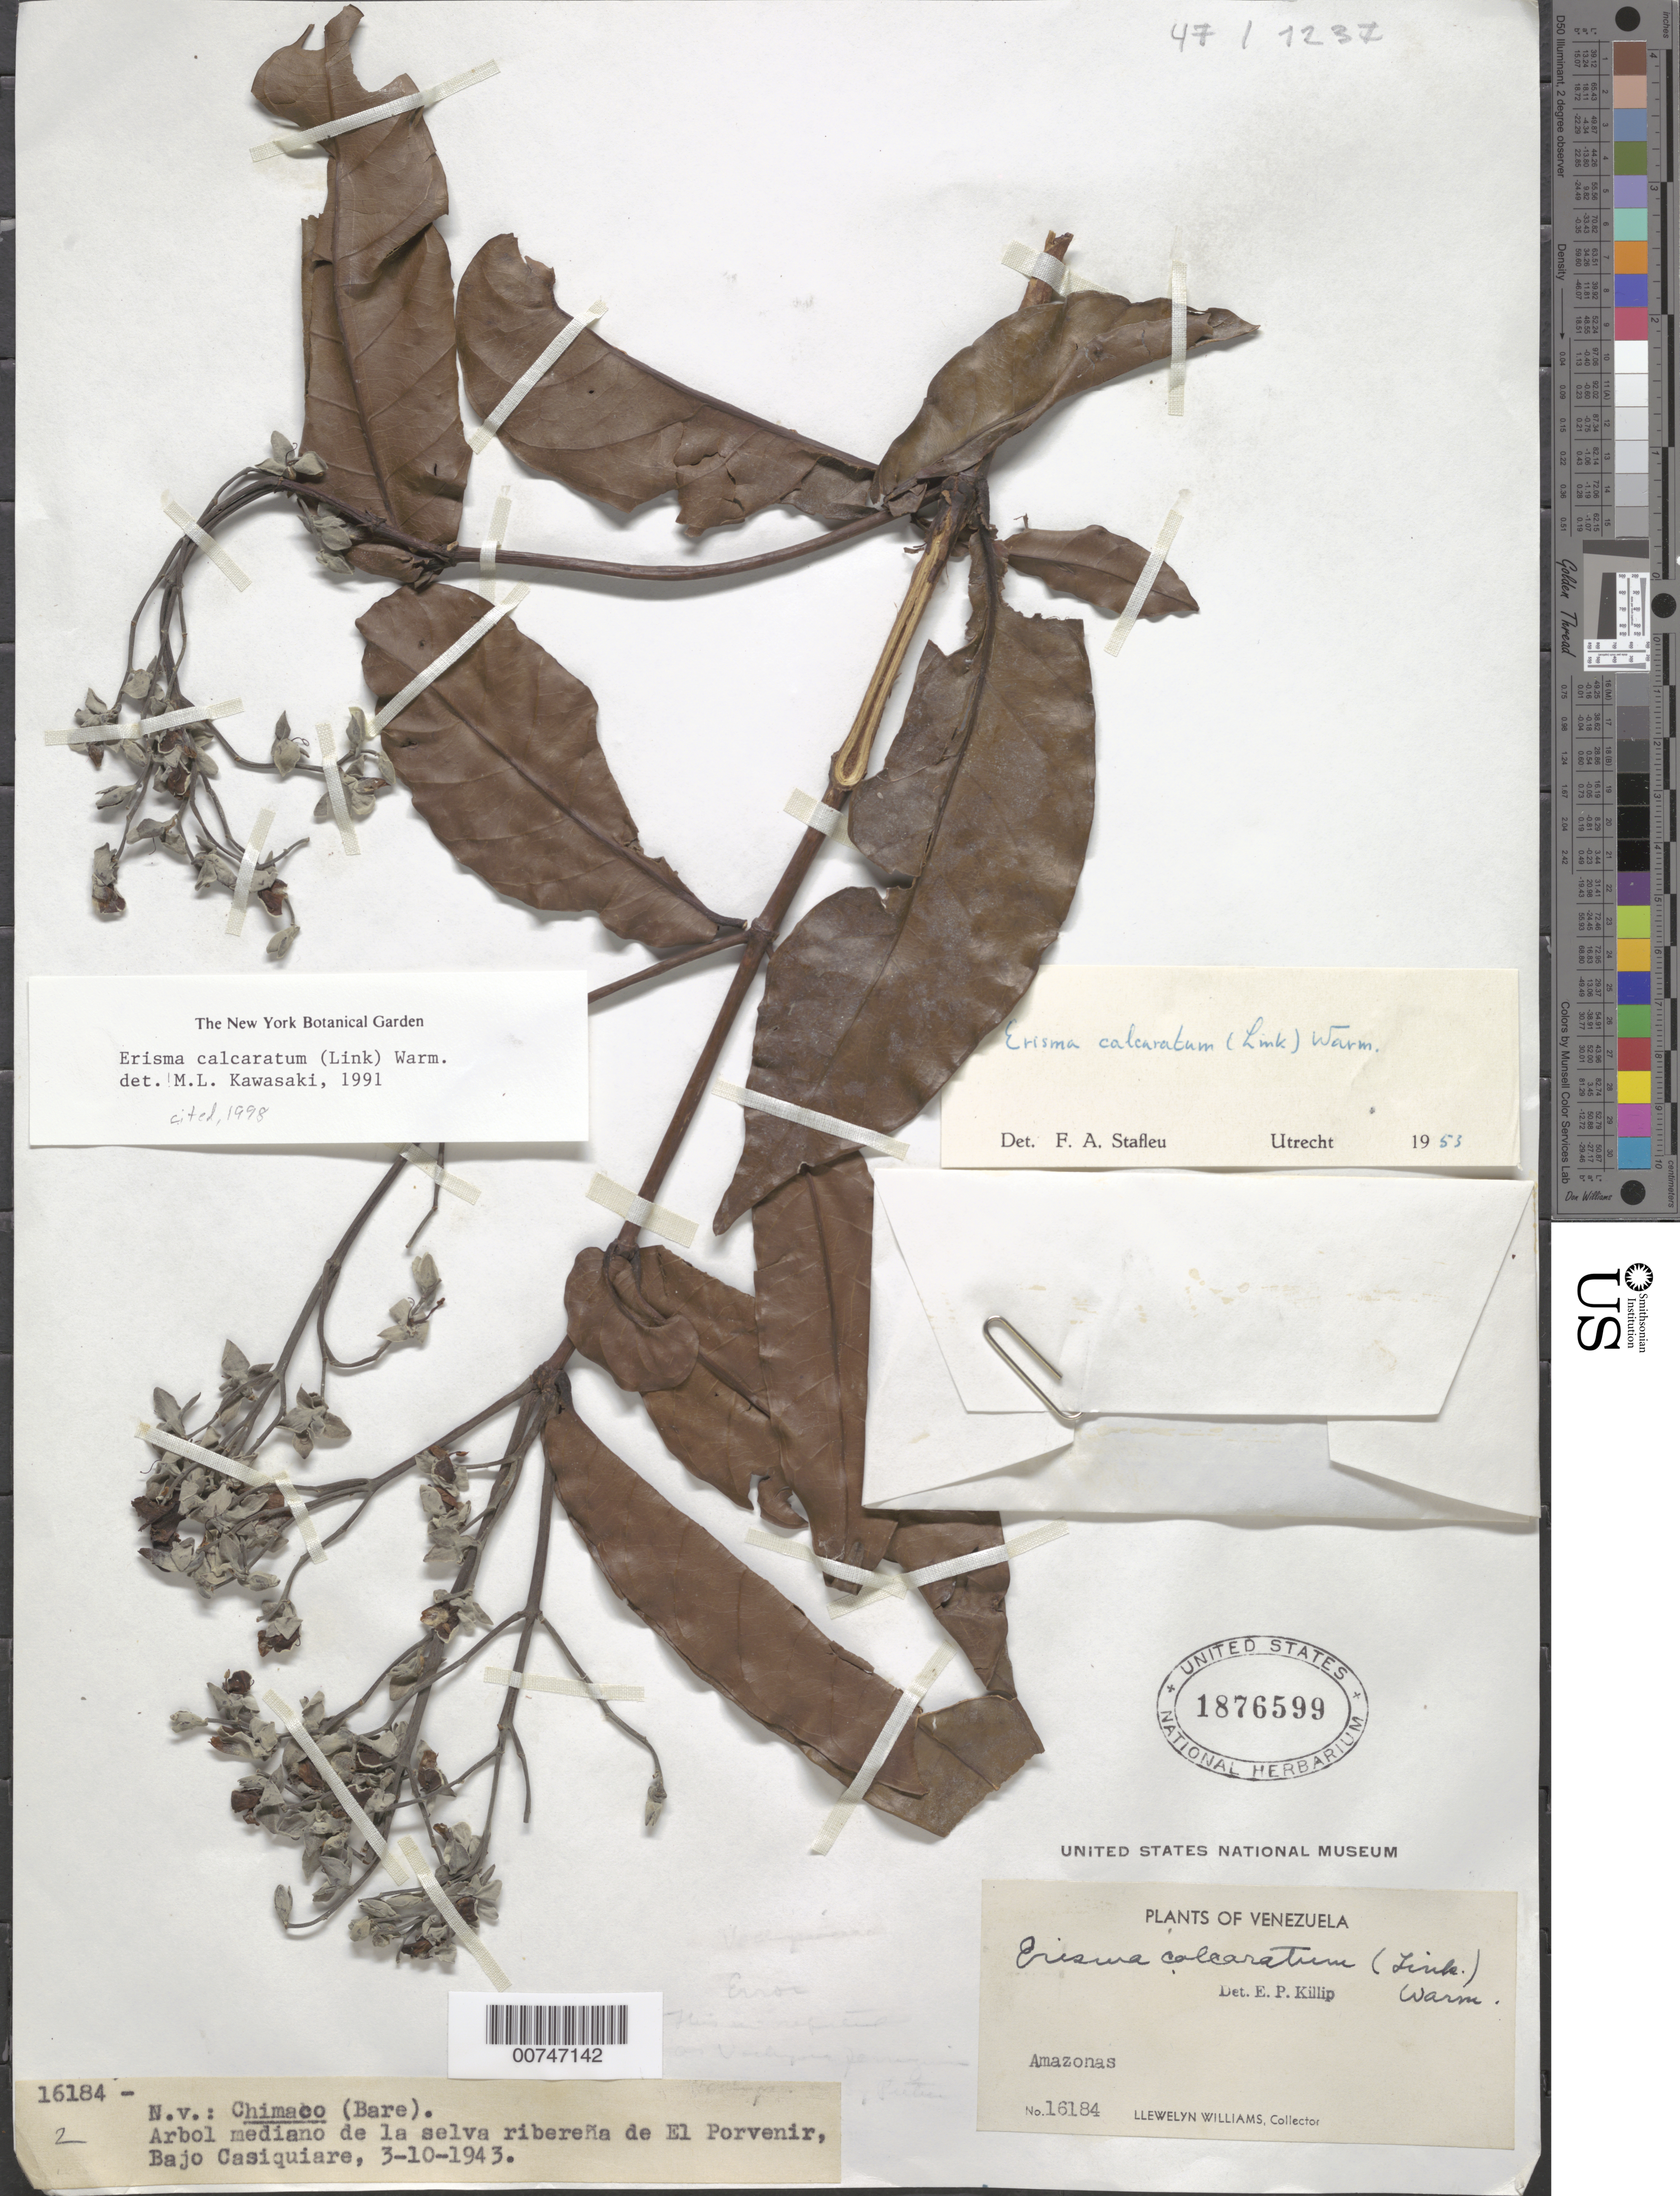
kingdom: Plantae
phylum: Tracheophyta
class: Magnoliopsida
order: Myrtales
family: Vochysiaceae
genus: Erisma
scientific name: Erisma calcaratum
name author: (Link) Warm.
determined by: Kawasaki, María L.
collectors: Ll. Williams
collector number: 16184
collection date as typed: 3-Oct-43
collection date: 1943-10-03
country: Venezuela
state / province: Amazonas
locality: El Provenir, Bajo Casiquiare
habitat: Riverine forest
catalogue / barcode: US 1876599